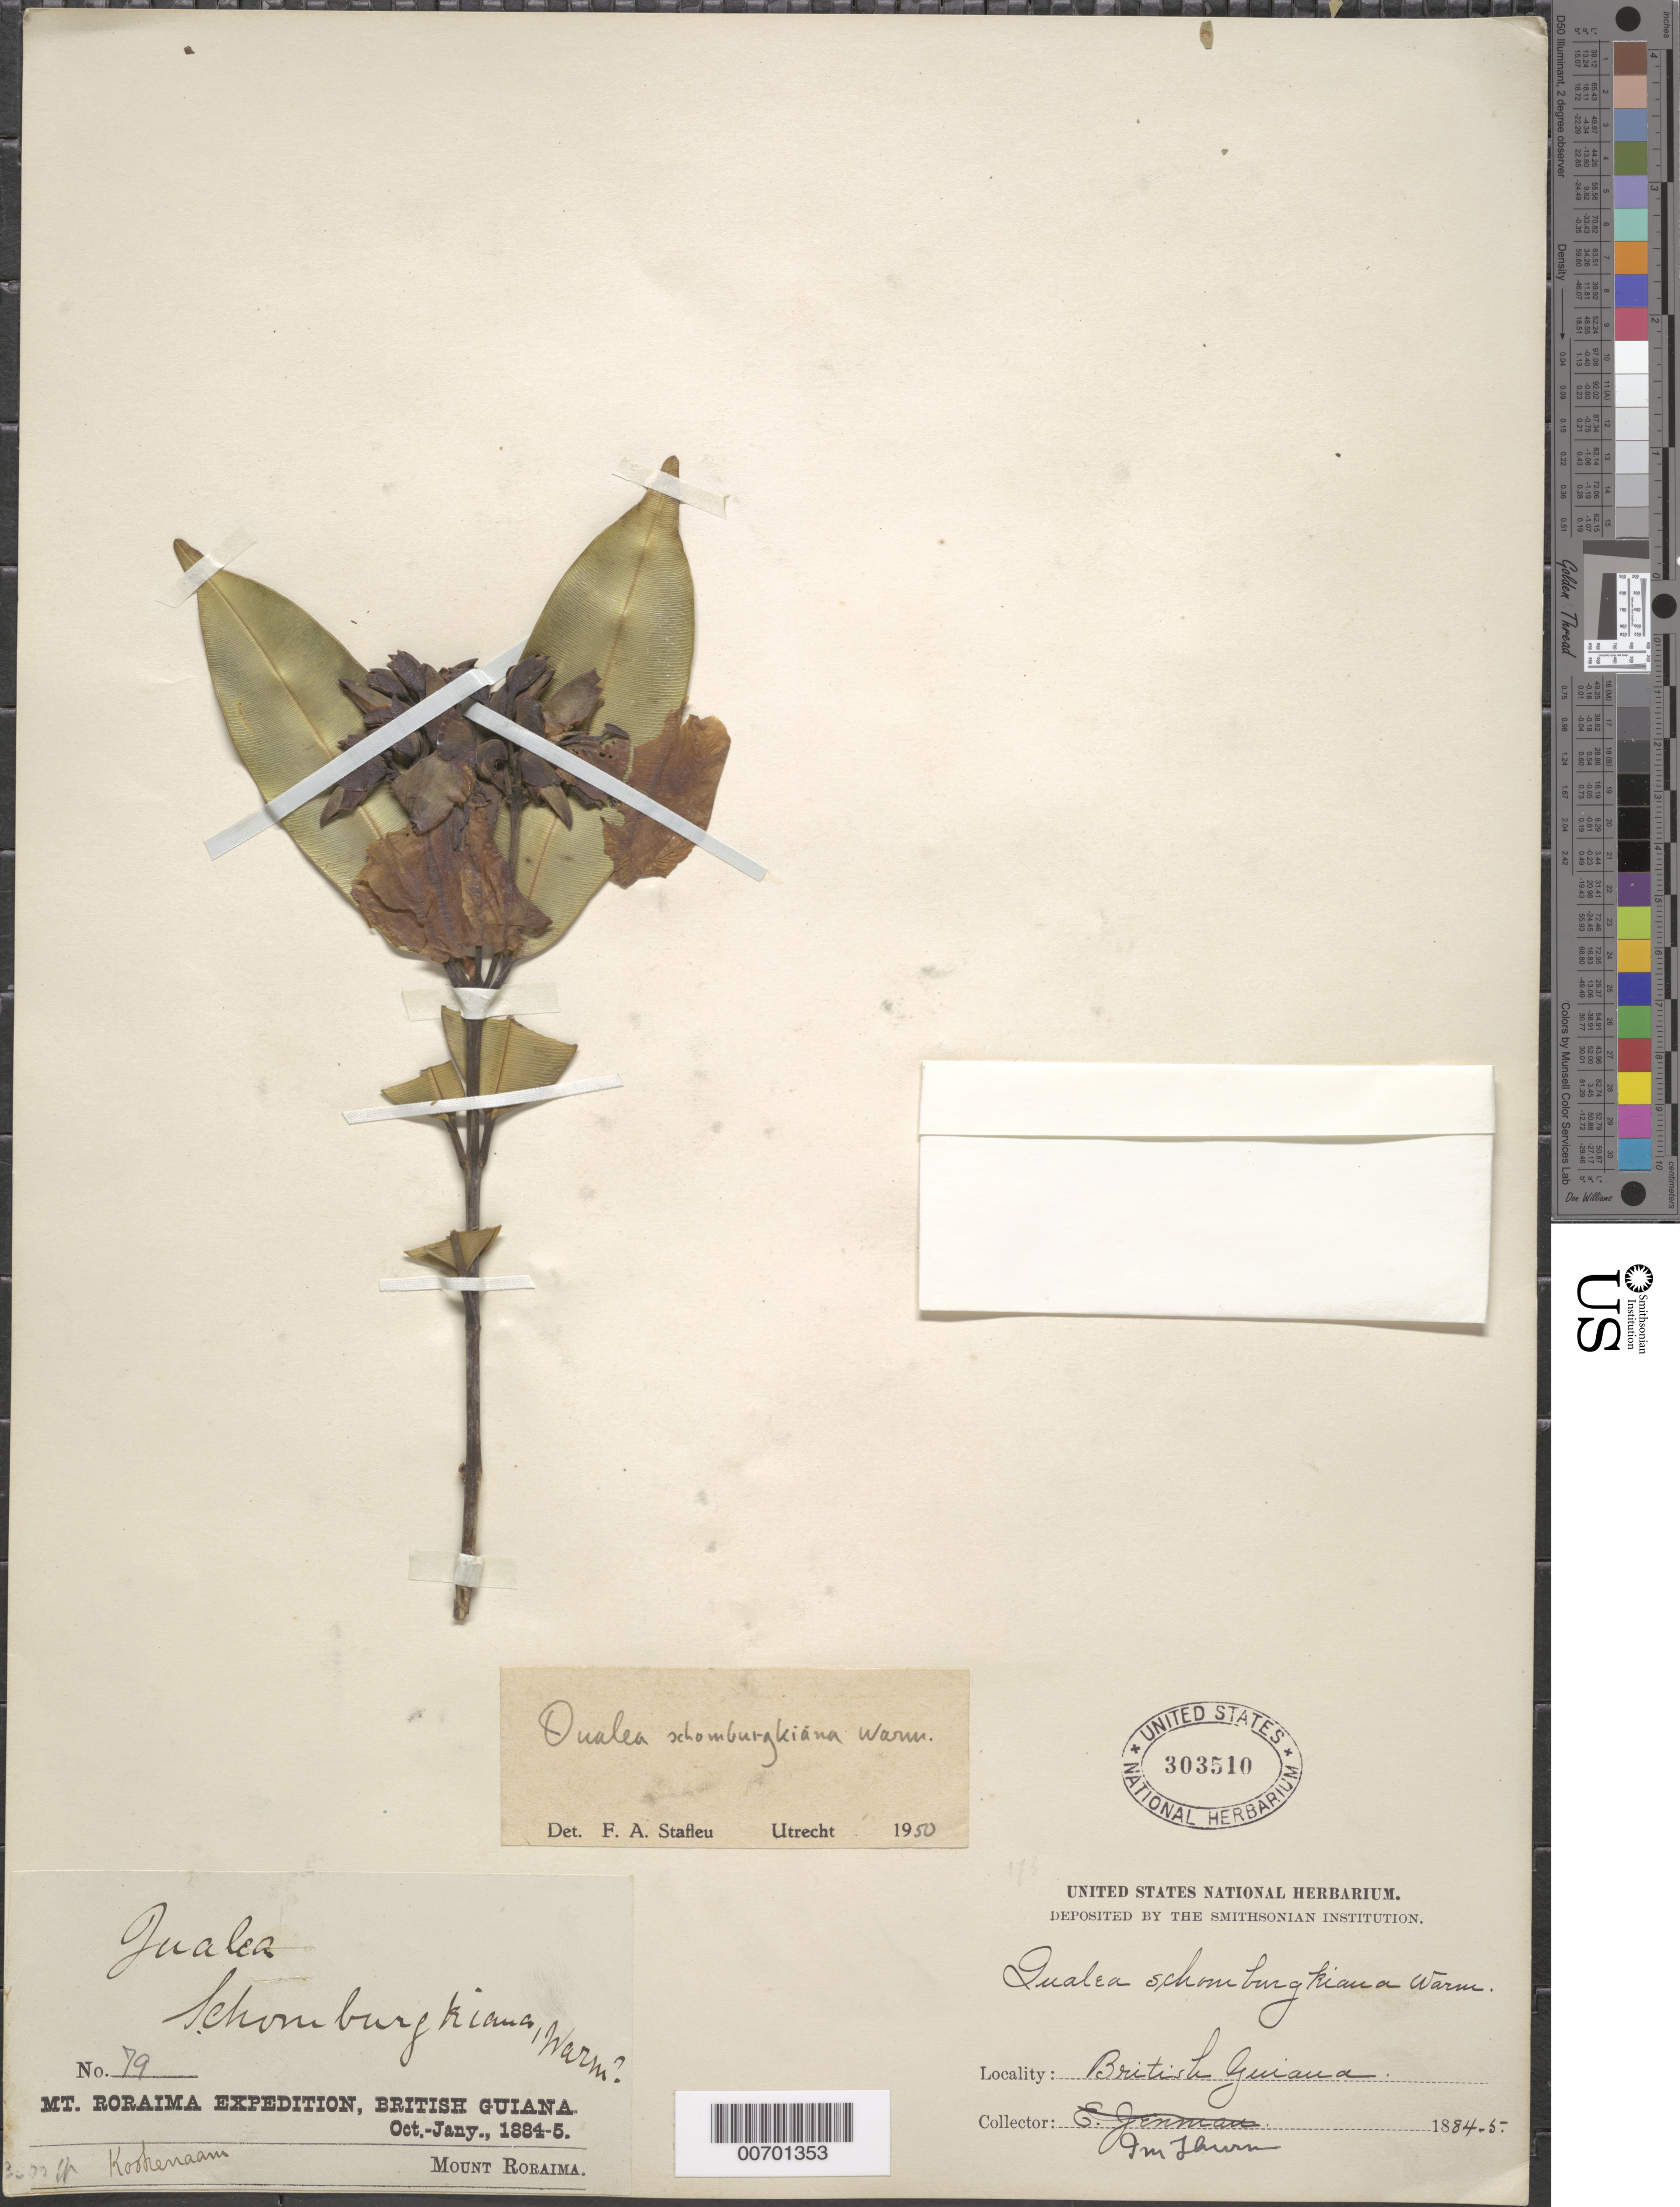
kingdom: Plantae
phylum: Tracheophyta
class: Magnoliopsida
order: Myrtales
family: Vochysiaceae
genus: Qualea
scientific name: Qualea schomburgkiana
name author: Warm.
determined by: Stafleu, F. A.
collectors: E. F. im Thurn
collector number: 79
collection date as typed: October 1884 to January 1885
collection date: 1884-10/1885-01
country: Guyana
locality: Kukenaam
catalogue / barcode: US 303510